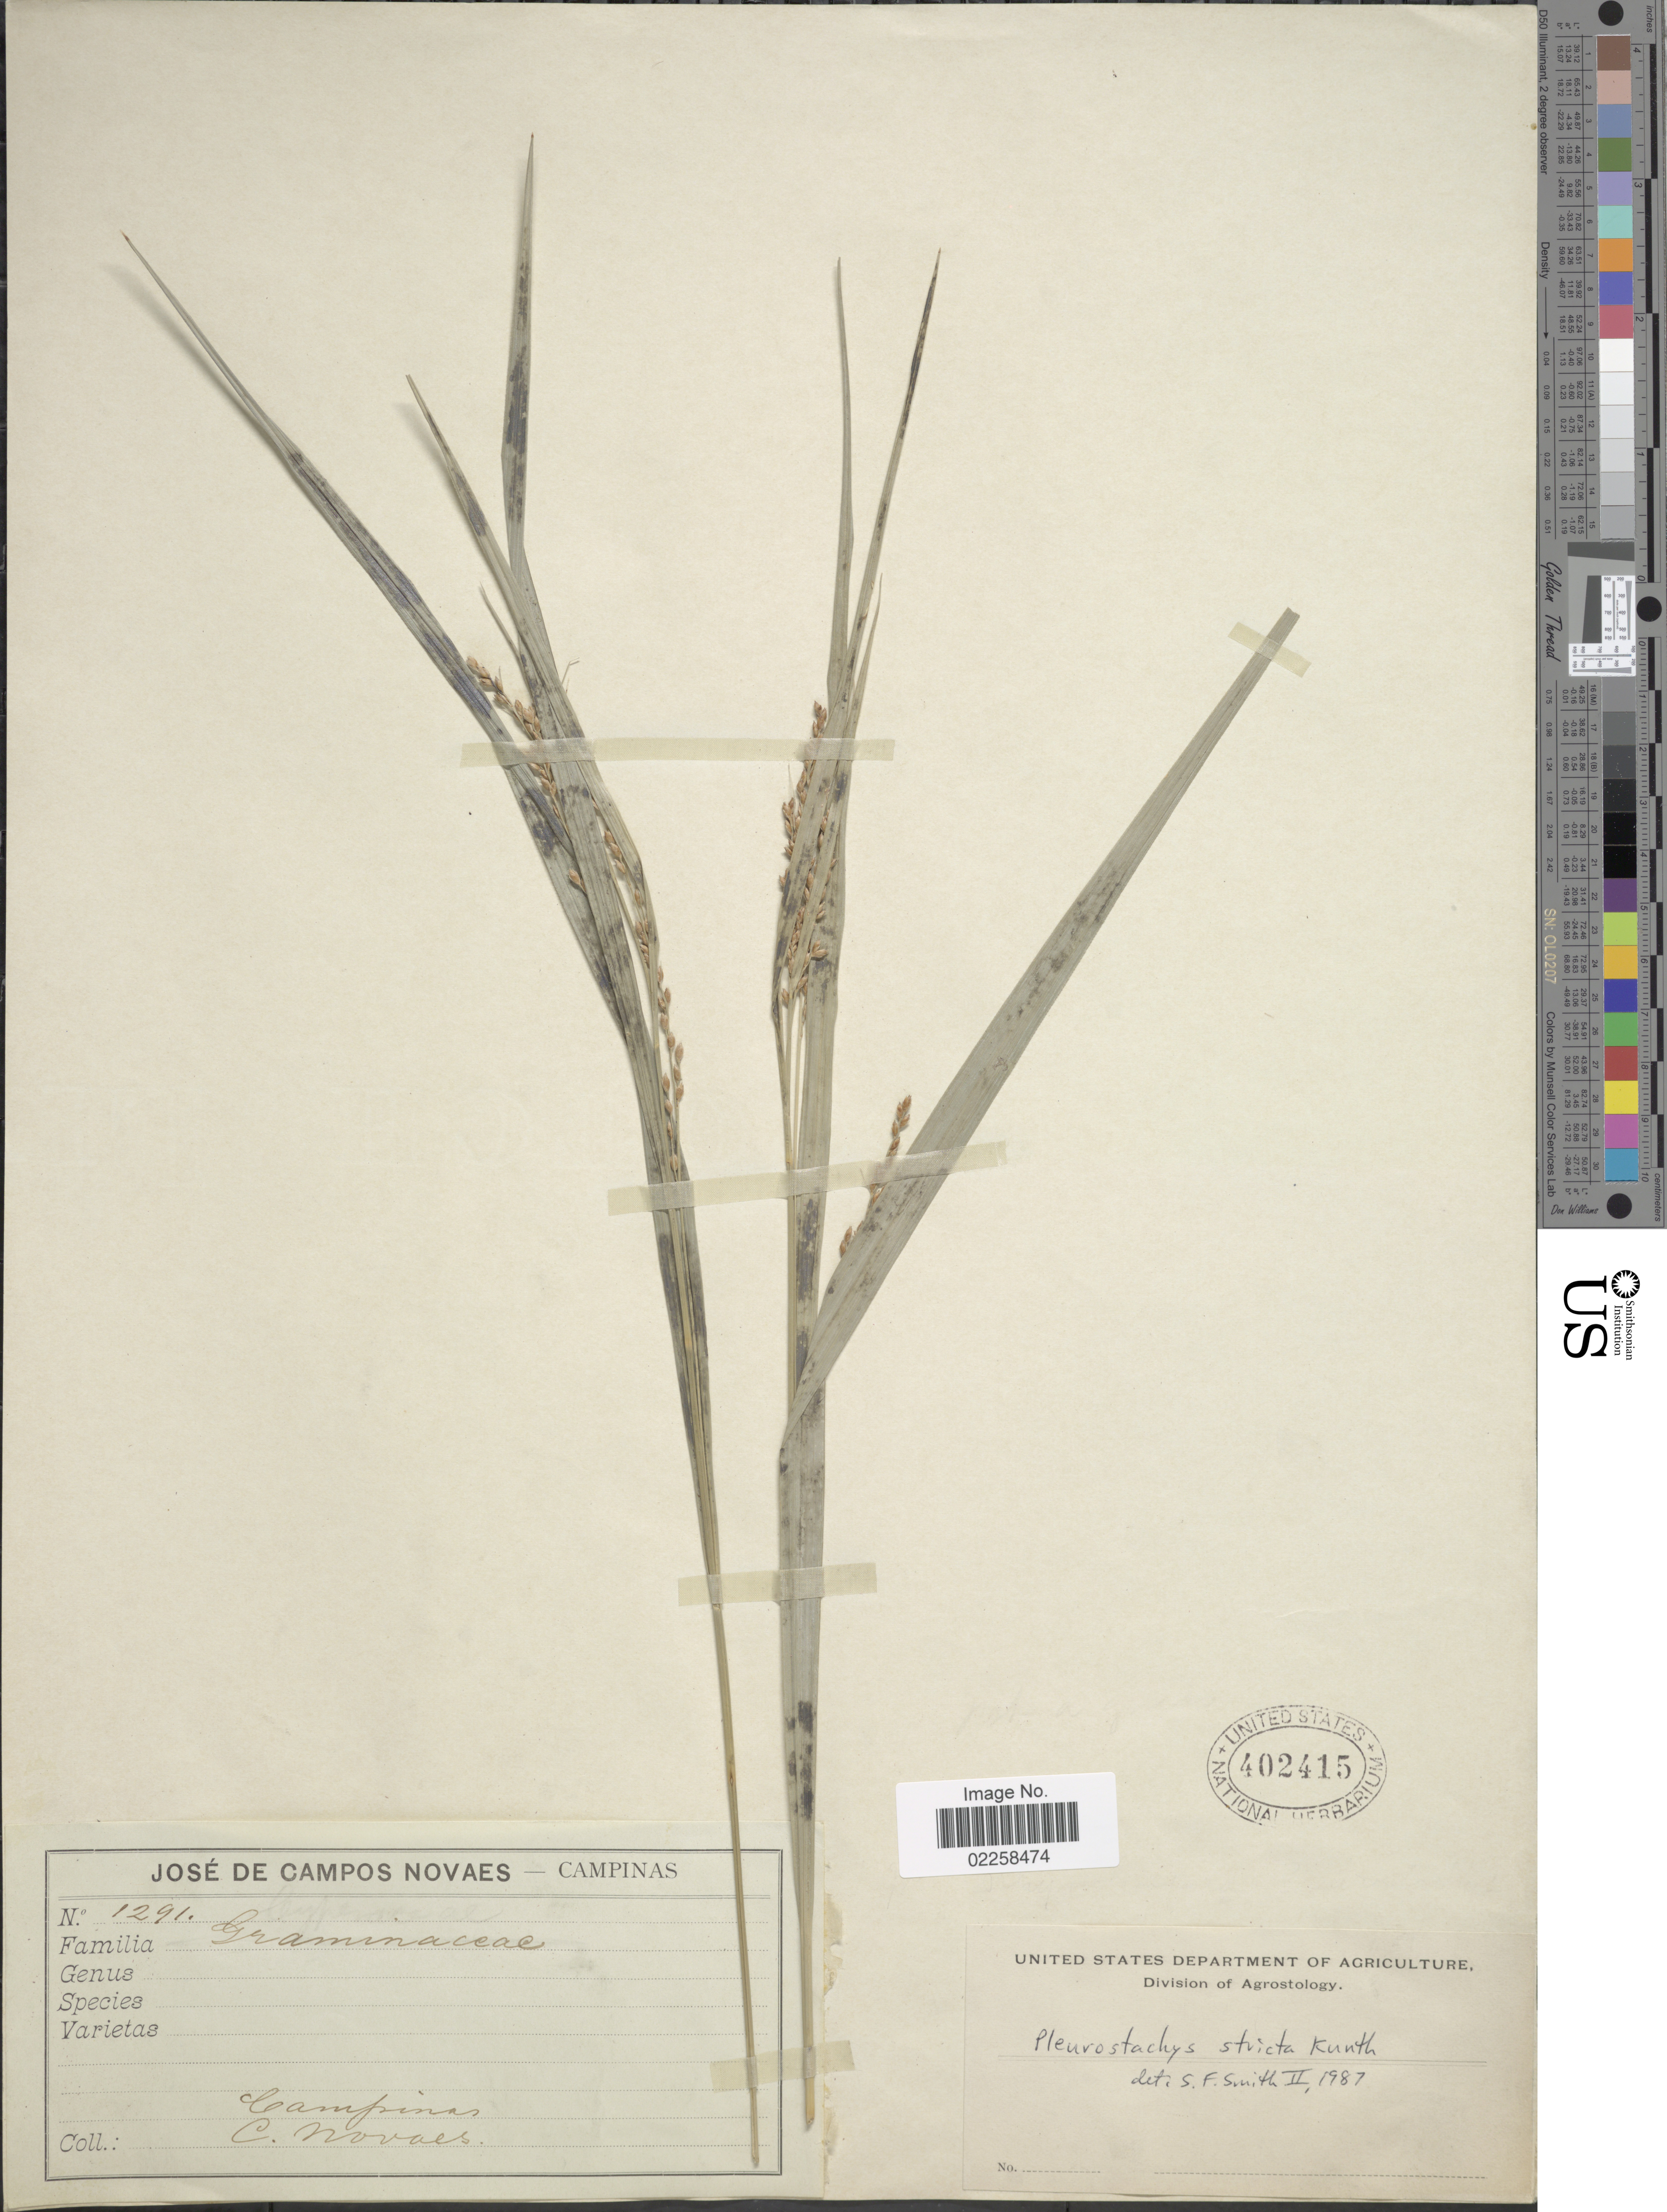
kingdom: Plantae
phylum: Tracheophyta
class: Liliopsida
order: Poales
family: Cyperaceae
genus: Rhynchospora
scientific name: Rhynchospora panicoides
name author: Schrad. ex Nees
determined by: Strong, M. T., (US), Smithsonian Institution - National Museum of Natural History (UNITED STATES)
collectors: C. Novaes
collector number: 1291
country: Brazil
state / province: São Paulo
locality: Campinas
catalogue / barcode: US 402415